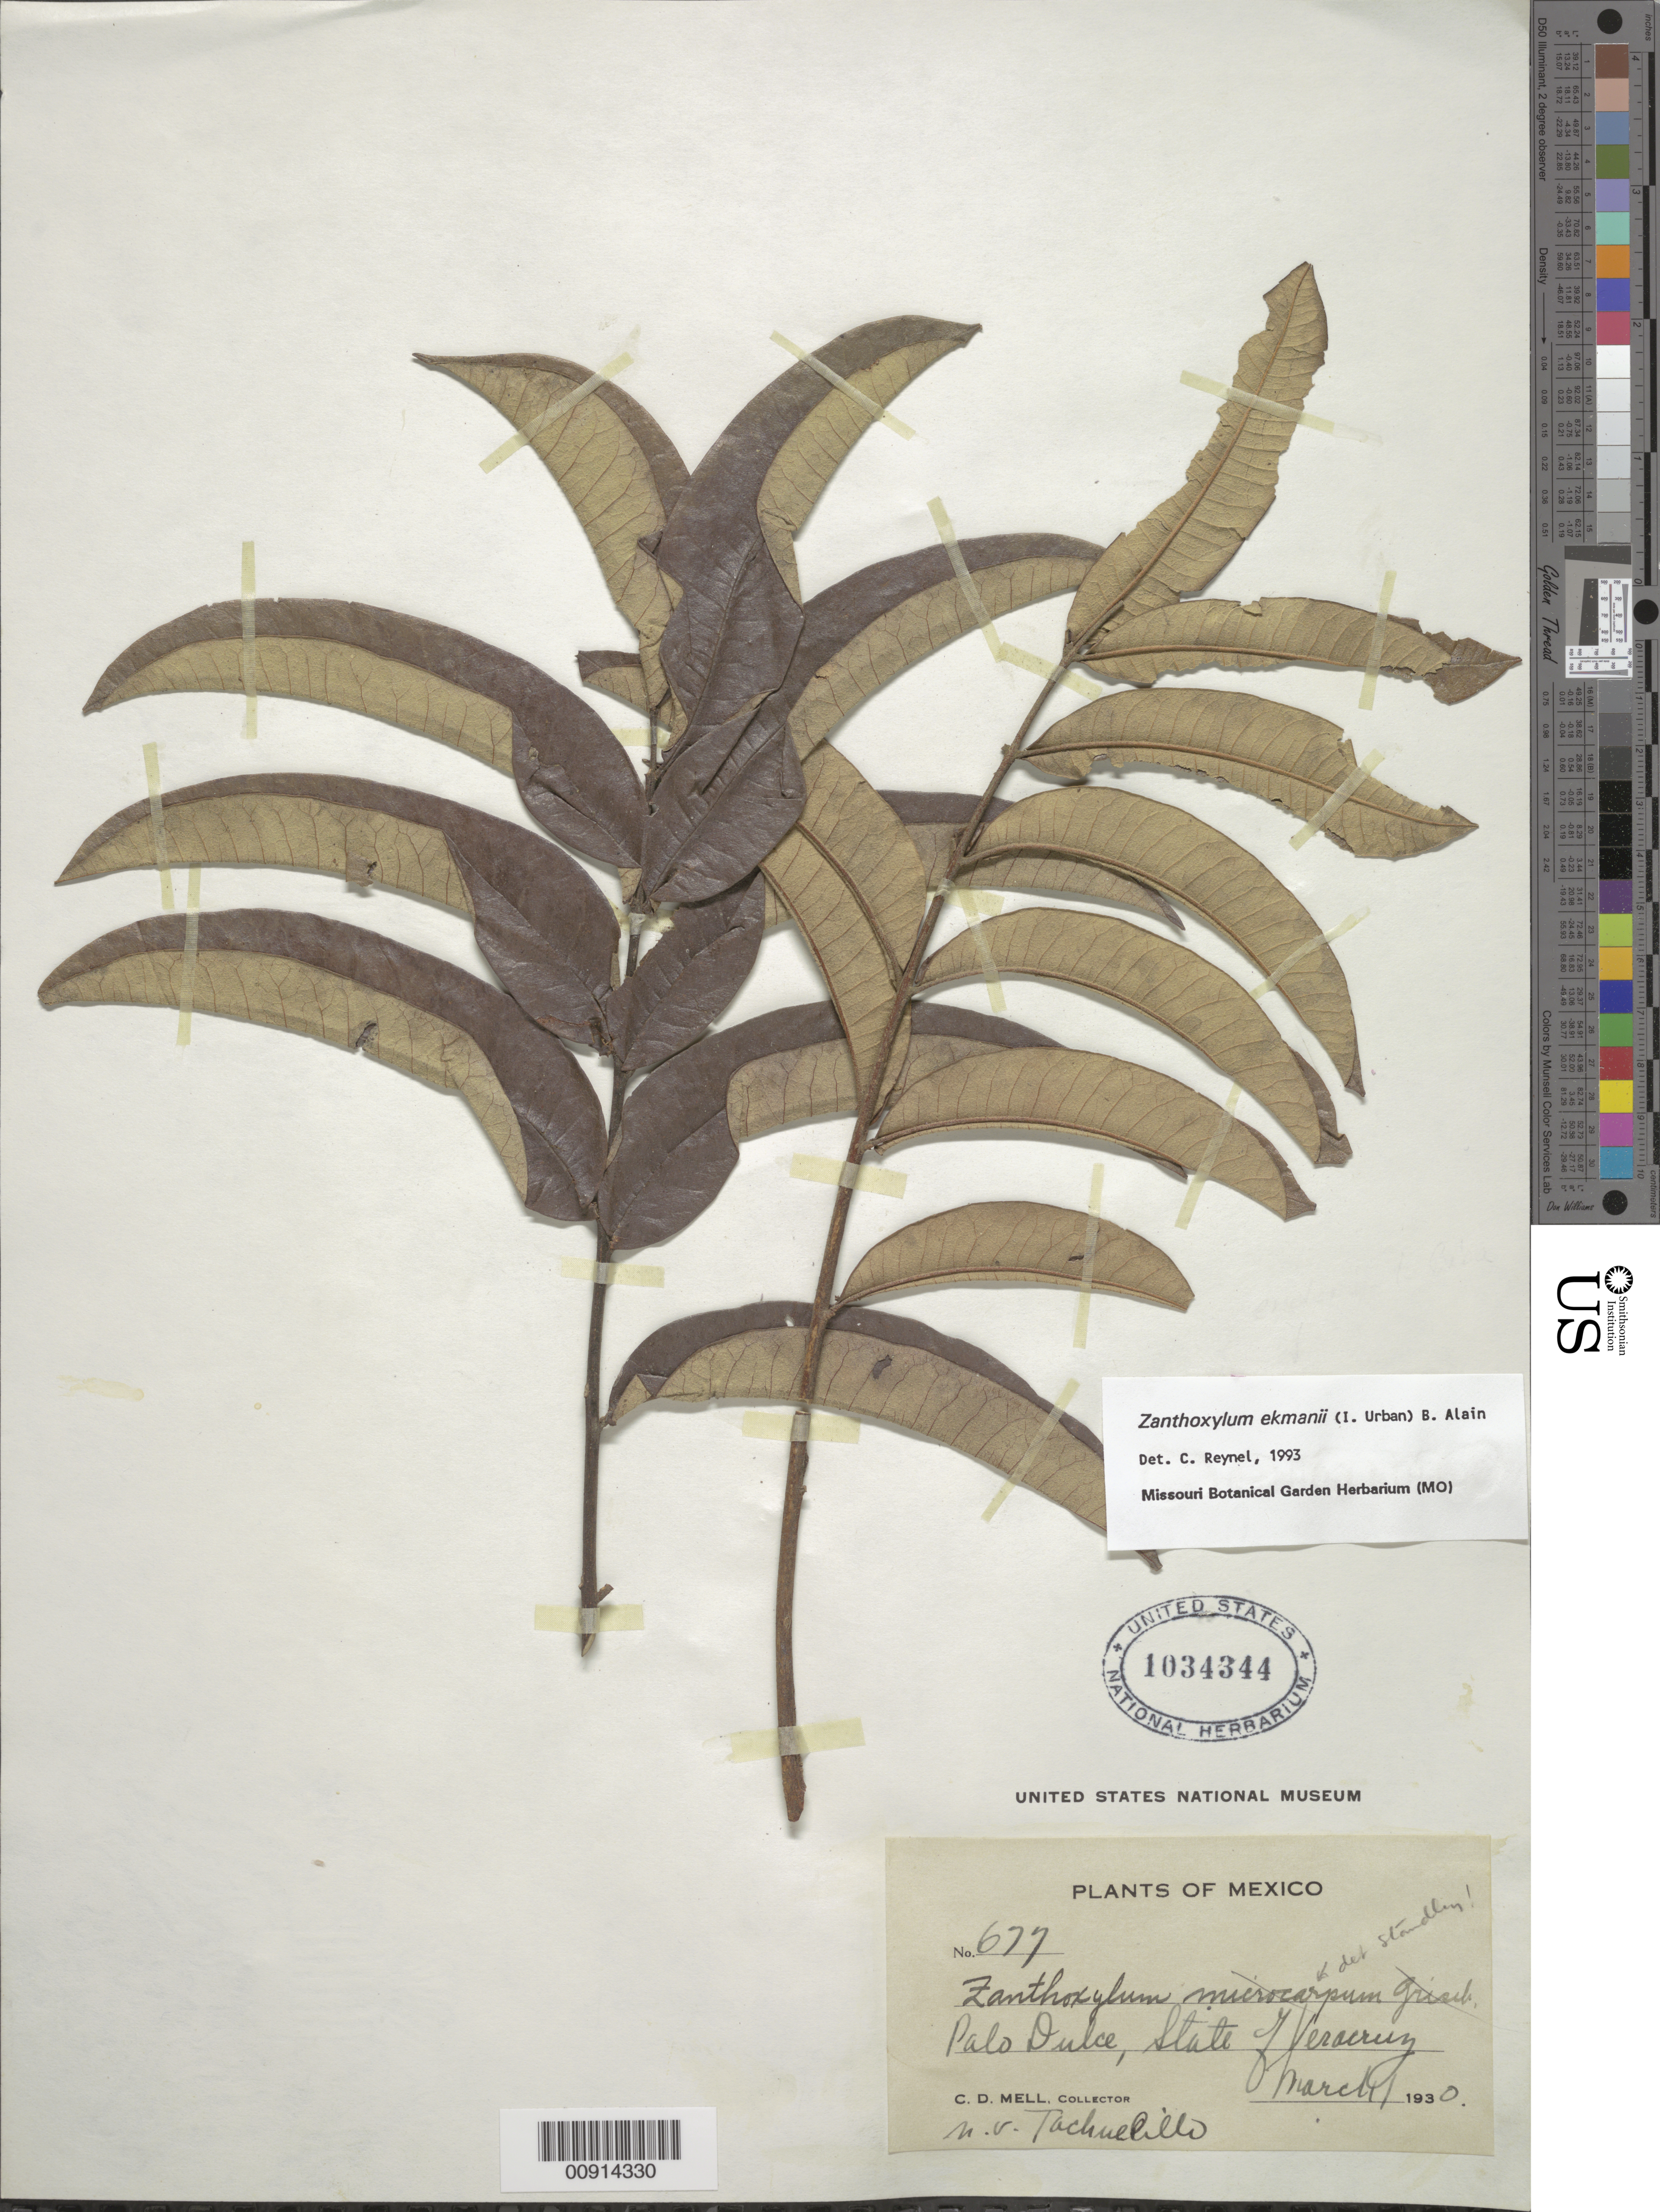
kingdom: Plantae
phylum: Tracheophyta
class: Magnoliopsida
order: Sapindales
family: Rutaceae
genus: Zanthoxylum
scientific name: Zanthoxylum ekmanii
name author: (Urb.) Alain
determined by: Reynel, Carlos A., (MO), Missouri Botanical Garden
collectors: C. D. Mell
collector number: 677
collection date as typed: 01 Mar 1930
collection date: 1930-03-01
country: Mexico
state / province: Veracruz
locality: Palo Dulce, State of Veracruz.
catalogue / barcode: US 1034344